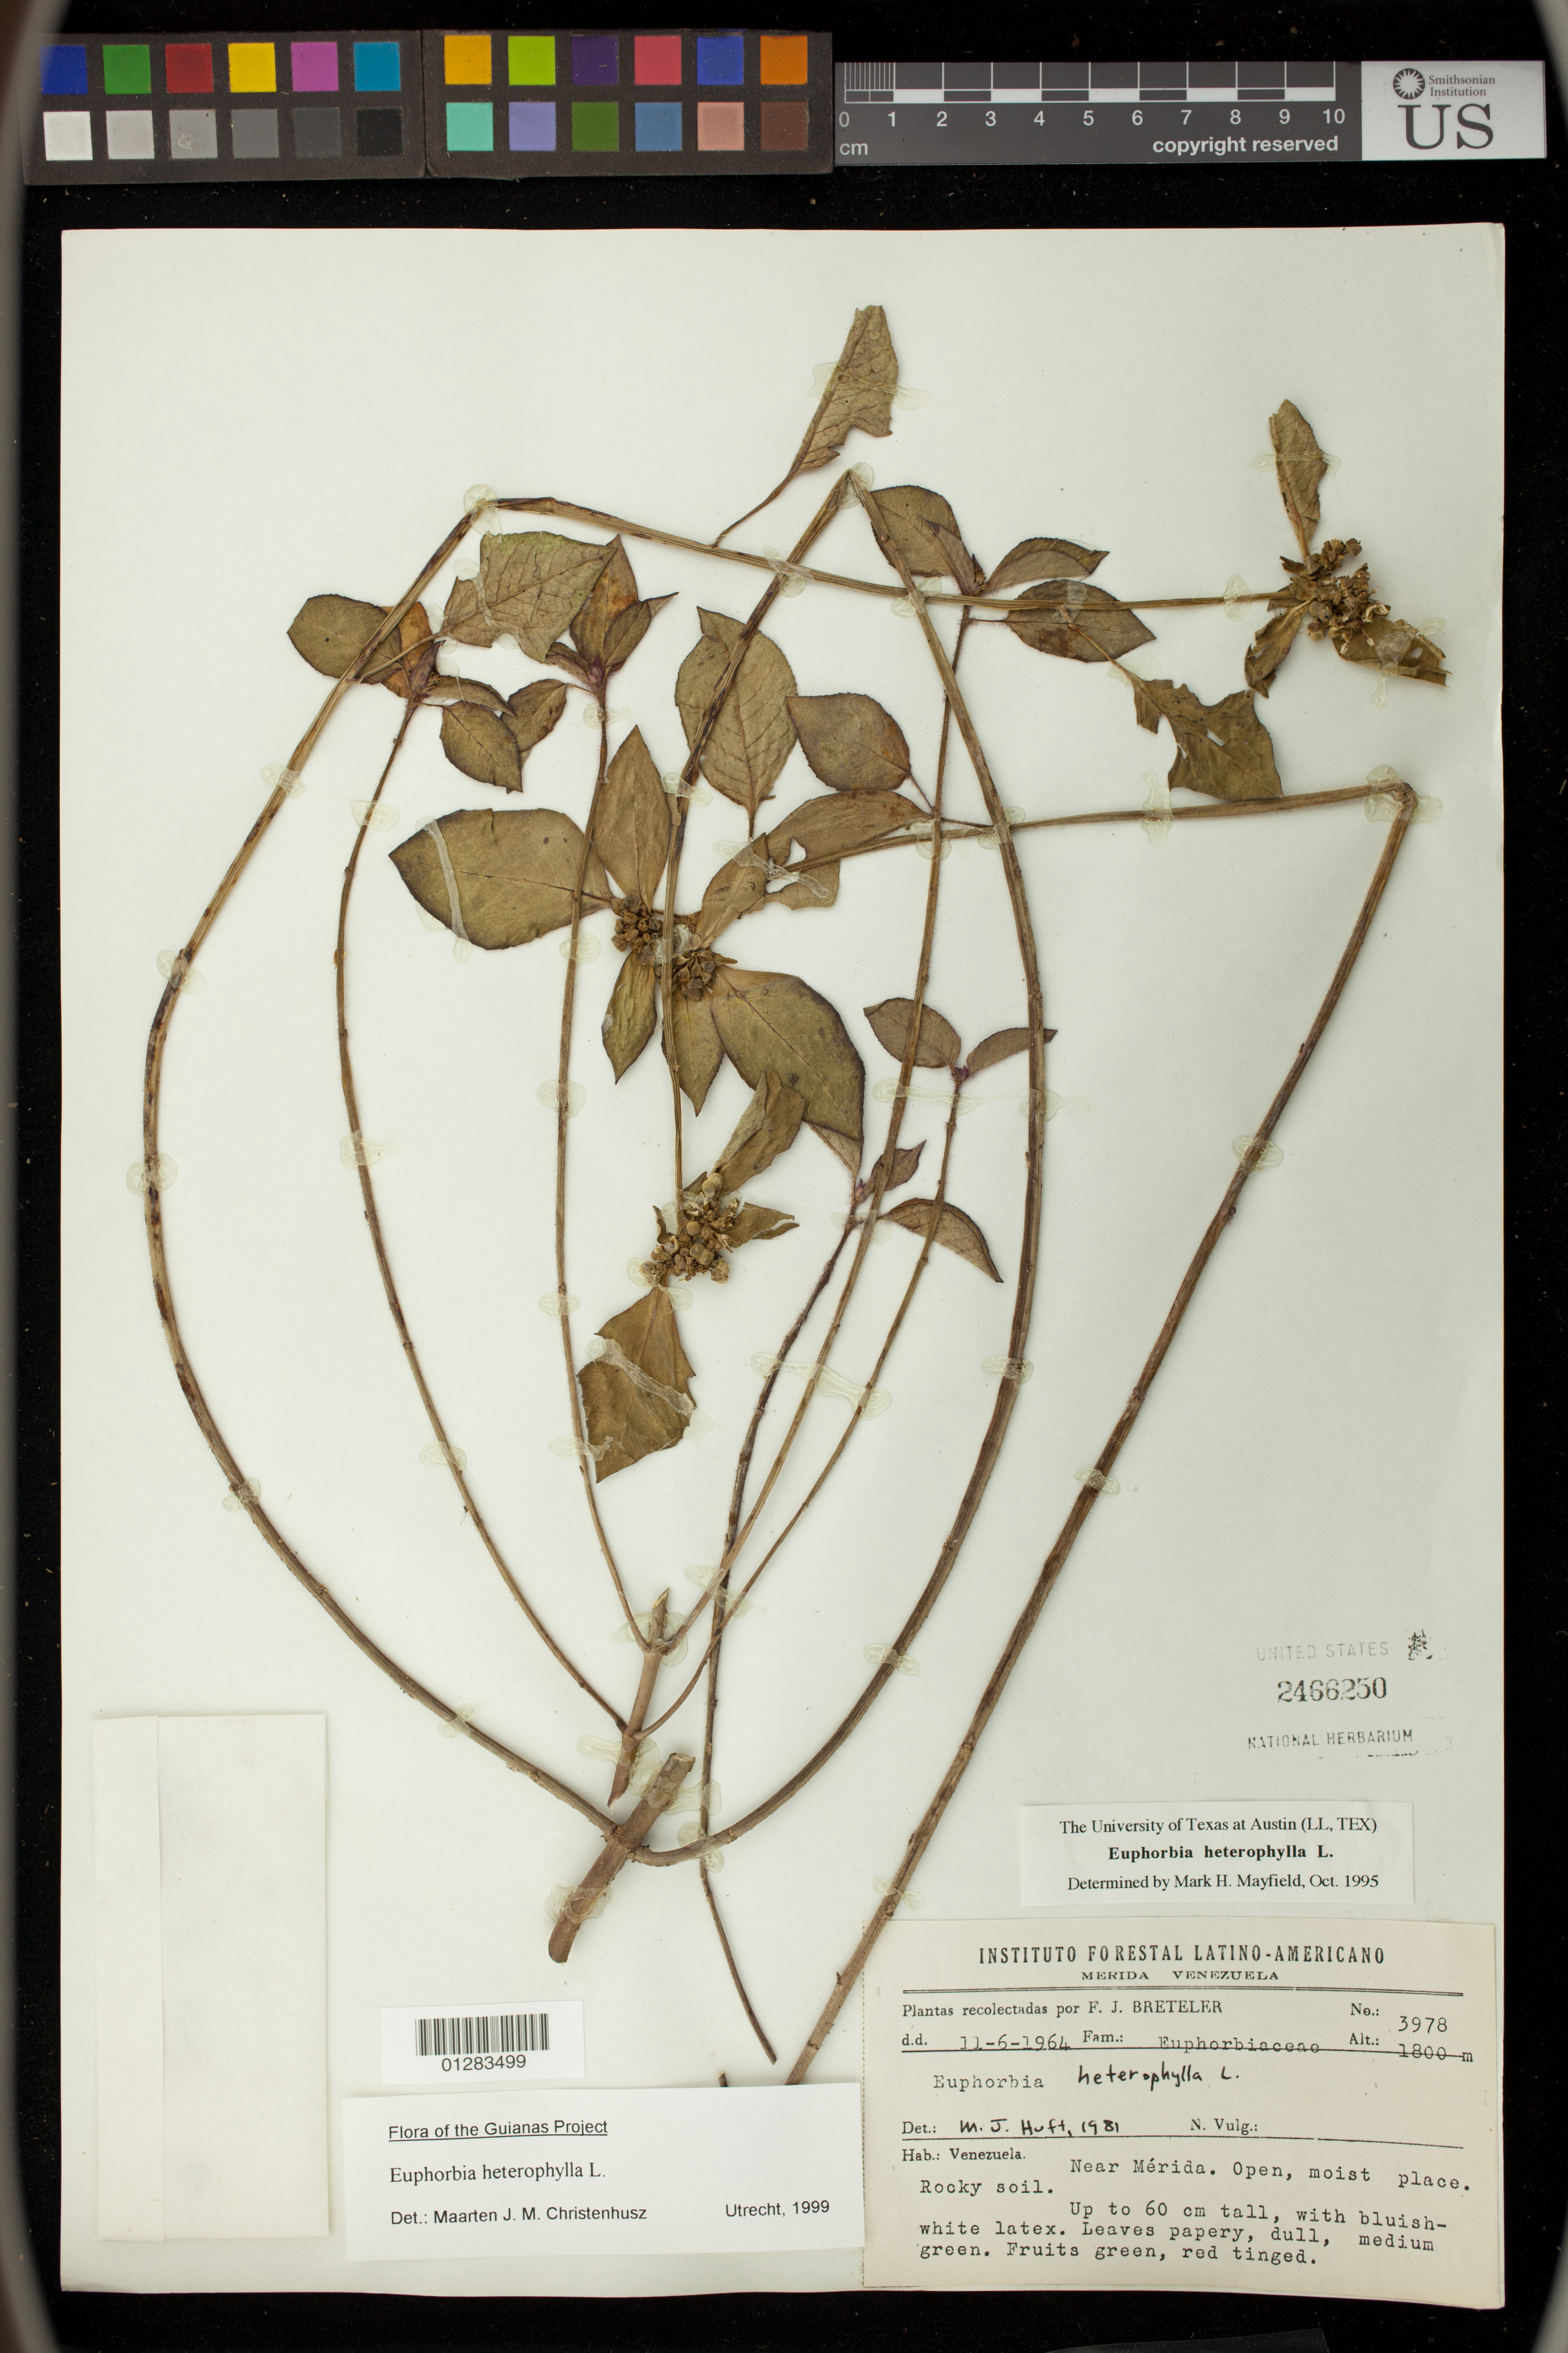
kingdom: Plantae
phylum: Tracheophyta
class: Magnoliopsida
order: Malpighiales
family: Euphorbiaceae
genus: Euphorbia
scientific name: Euphorbia heterophylla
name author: L.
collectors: F. J. Breteler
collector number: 3978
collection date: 1964-06-11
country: Venezuela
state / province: Mérida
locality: Near Mérida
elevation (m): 1800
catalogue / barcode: US 2466250